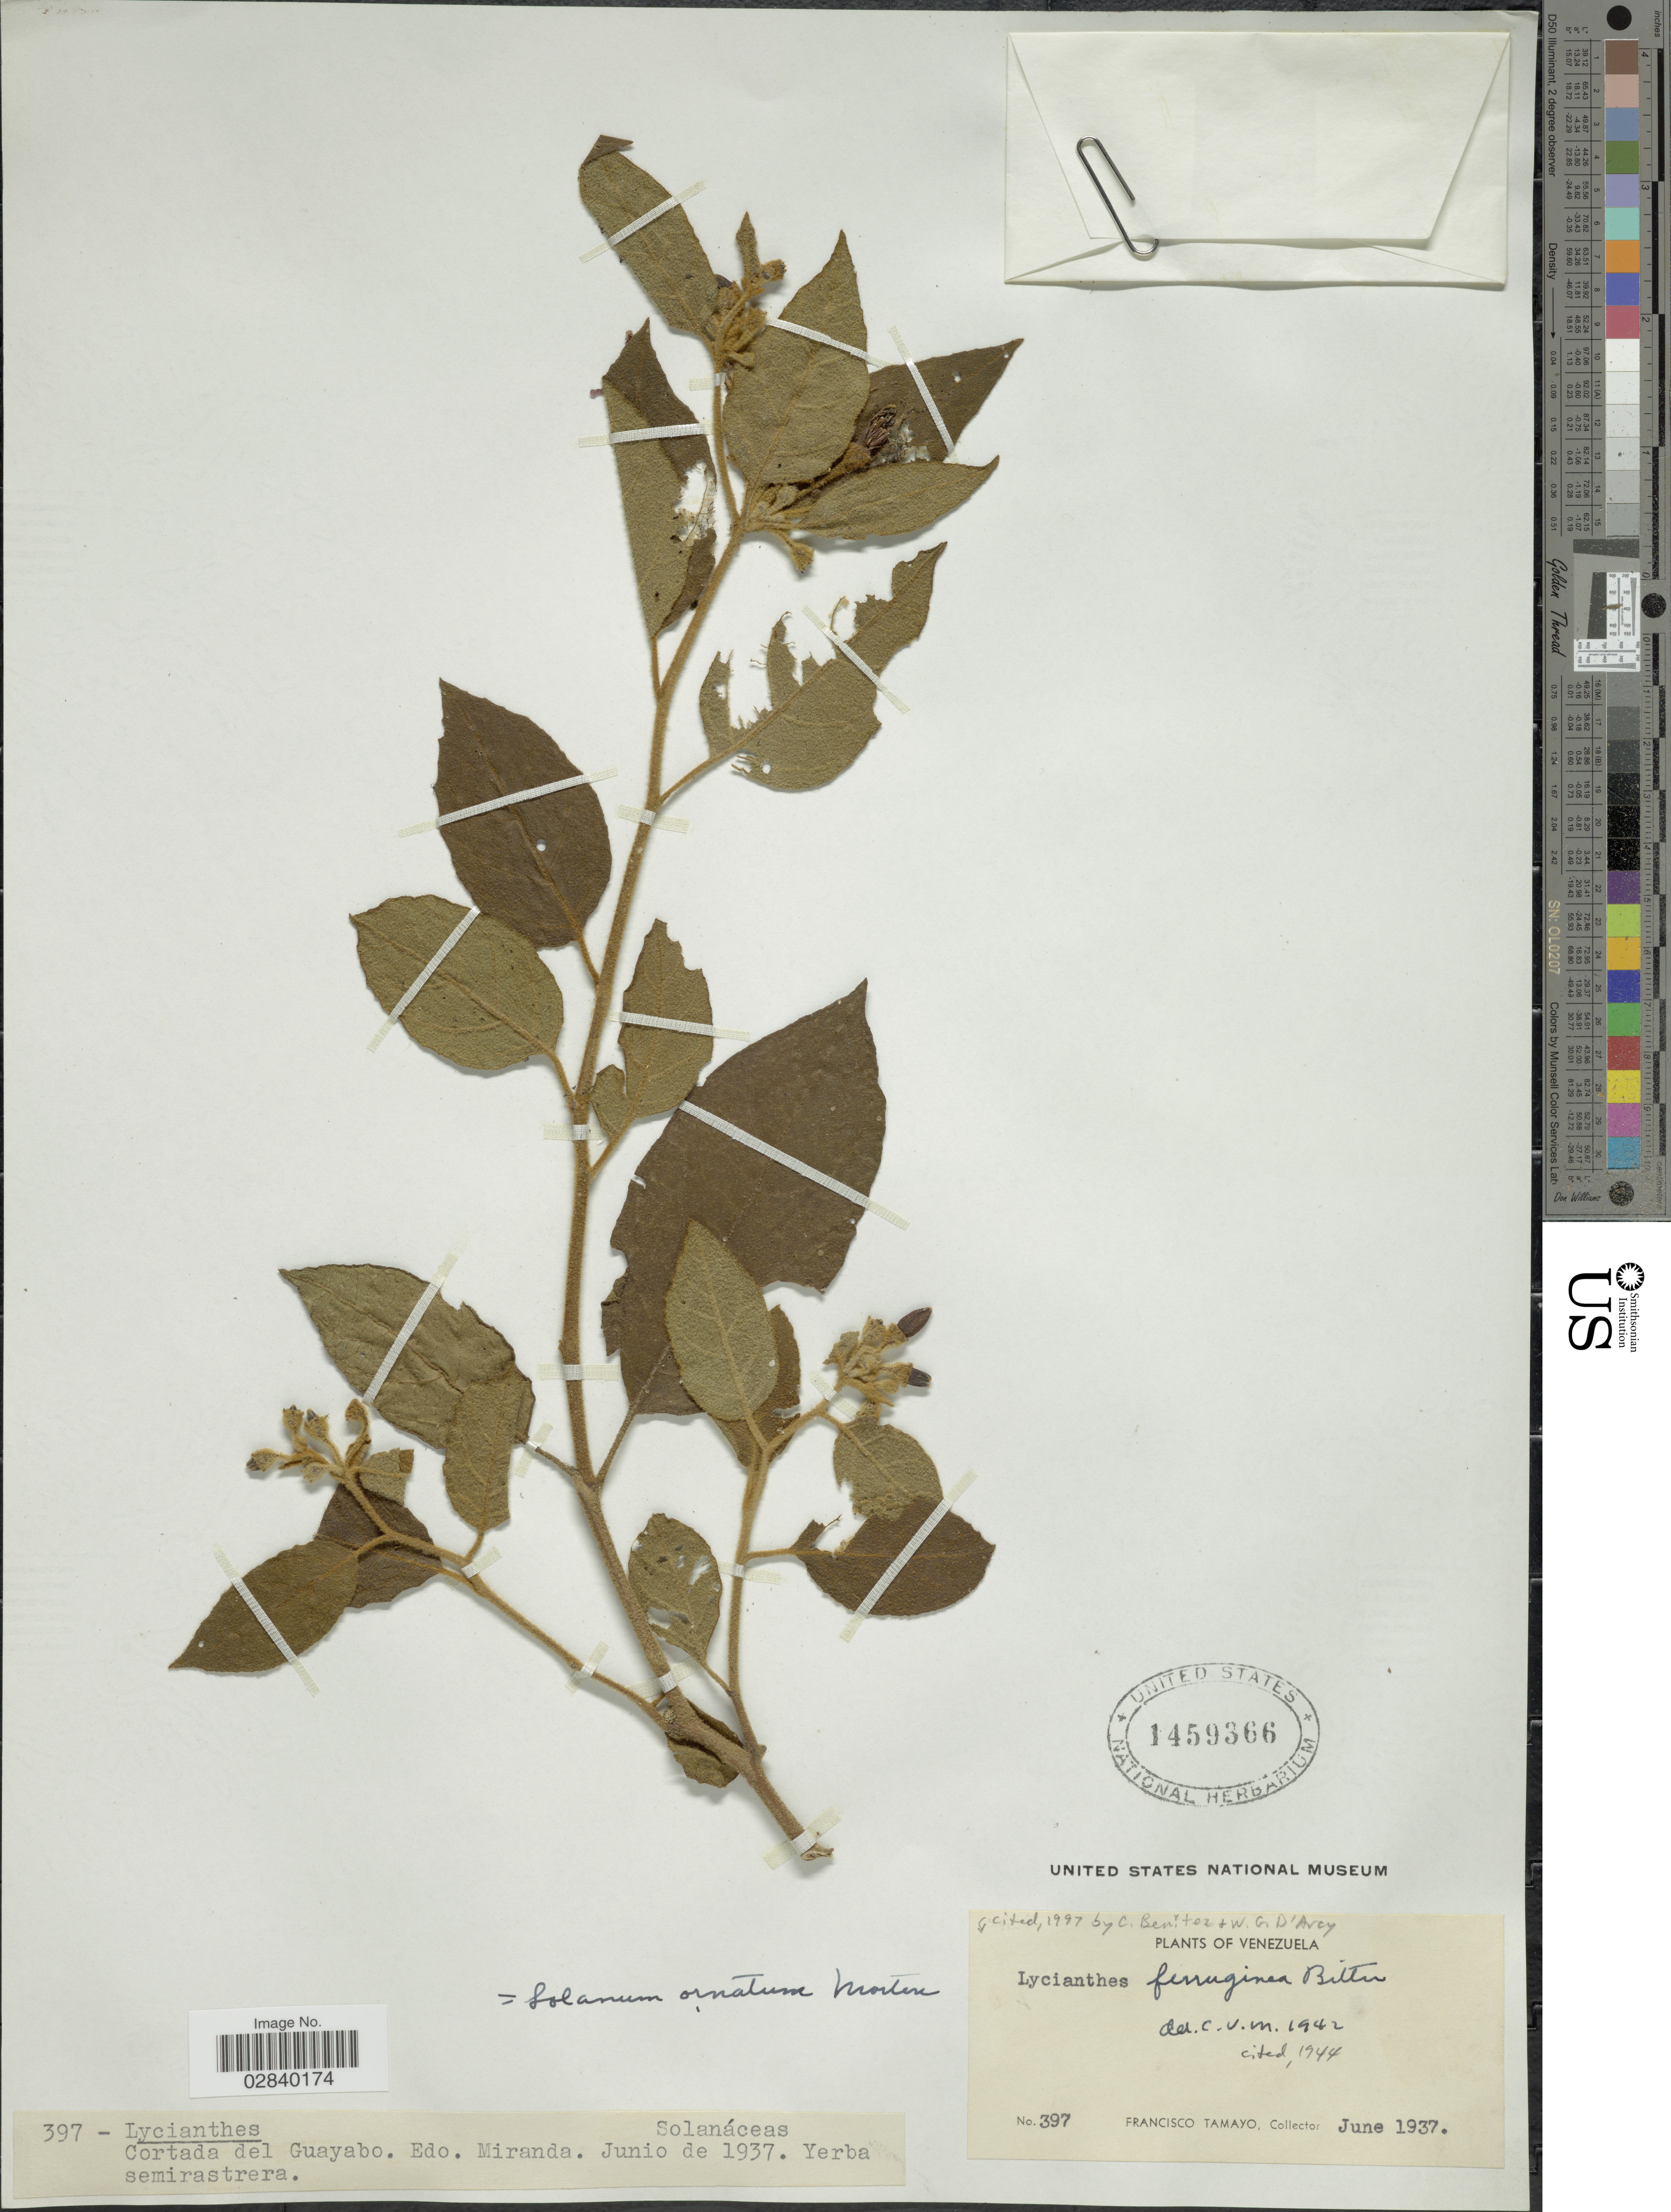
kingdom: Plantae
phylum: Tracheophyta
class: Magnoliopsida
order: Solanales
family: Solanaceae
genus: Lycianthes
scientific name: Lycianthes ferruginea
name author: Bitter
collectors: F. Tamayo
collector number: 397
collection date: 1937-06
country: Venezuela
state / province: Miranda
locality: Cortada del Guayabo.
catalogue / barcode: US 1459366